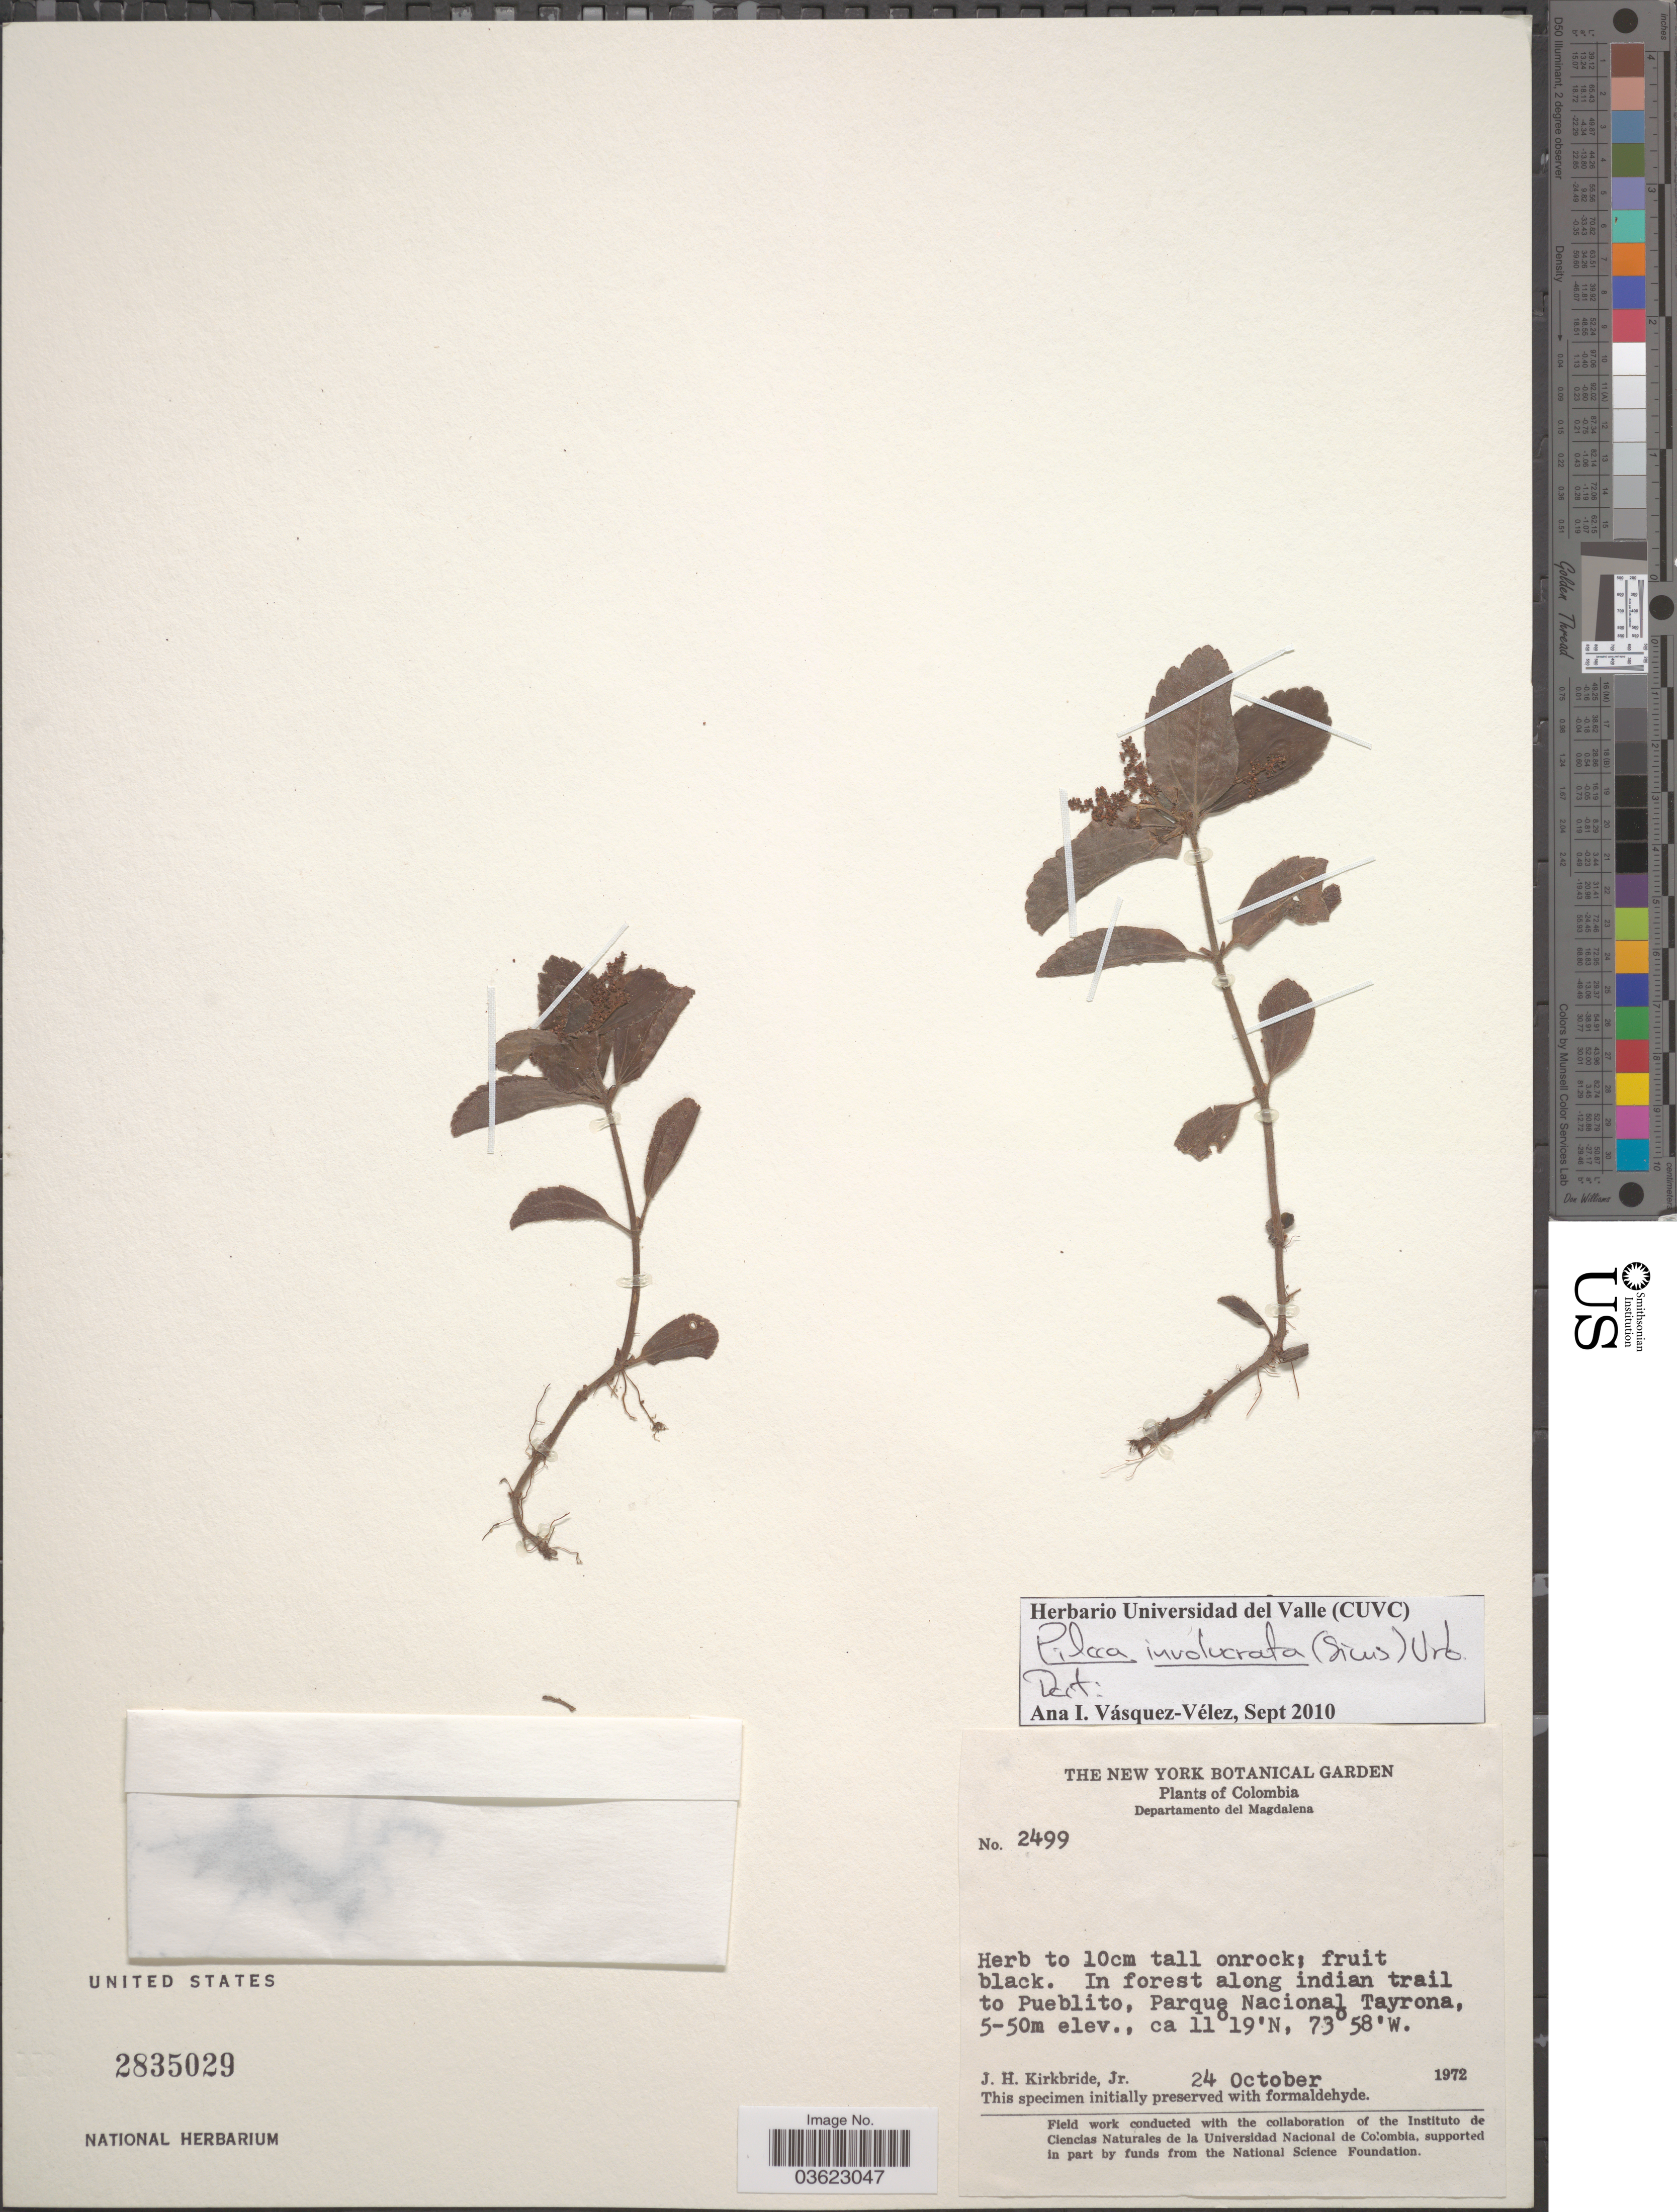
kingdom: Plantae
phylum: Tracheophyta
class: Magnoliopsida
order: Rosales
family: Urticaceae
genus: Pilea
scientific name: Pilea involucrata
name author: Urb.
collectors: J. H. Kirkbride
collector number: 2499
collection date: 1972-10-24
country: Colombia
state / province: Magdalena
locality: Departamento del Magdalena. In forest along indian trail to Pueblito, Parque Nacional Tayrona.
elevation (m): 5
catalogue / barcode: US 2835029